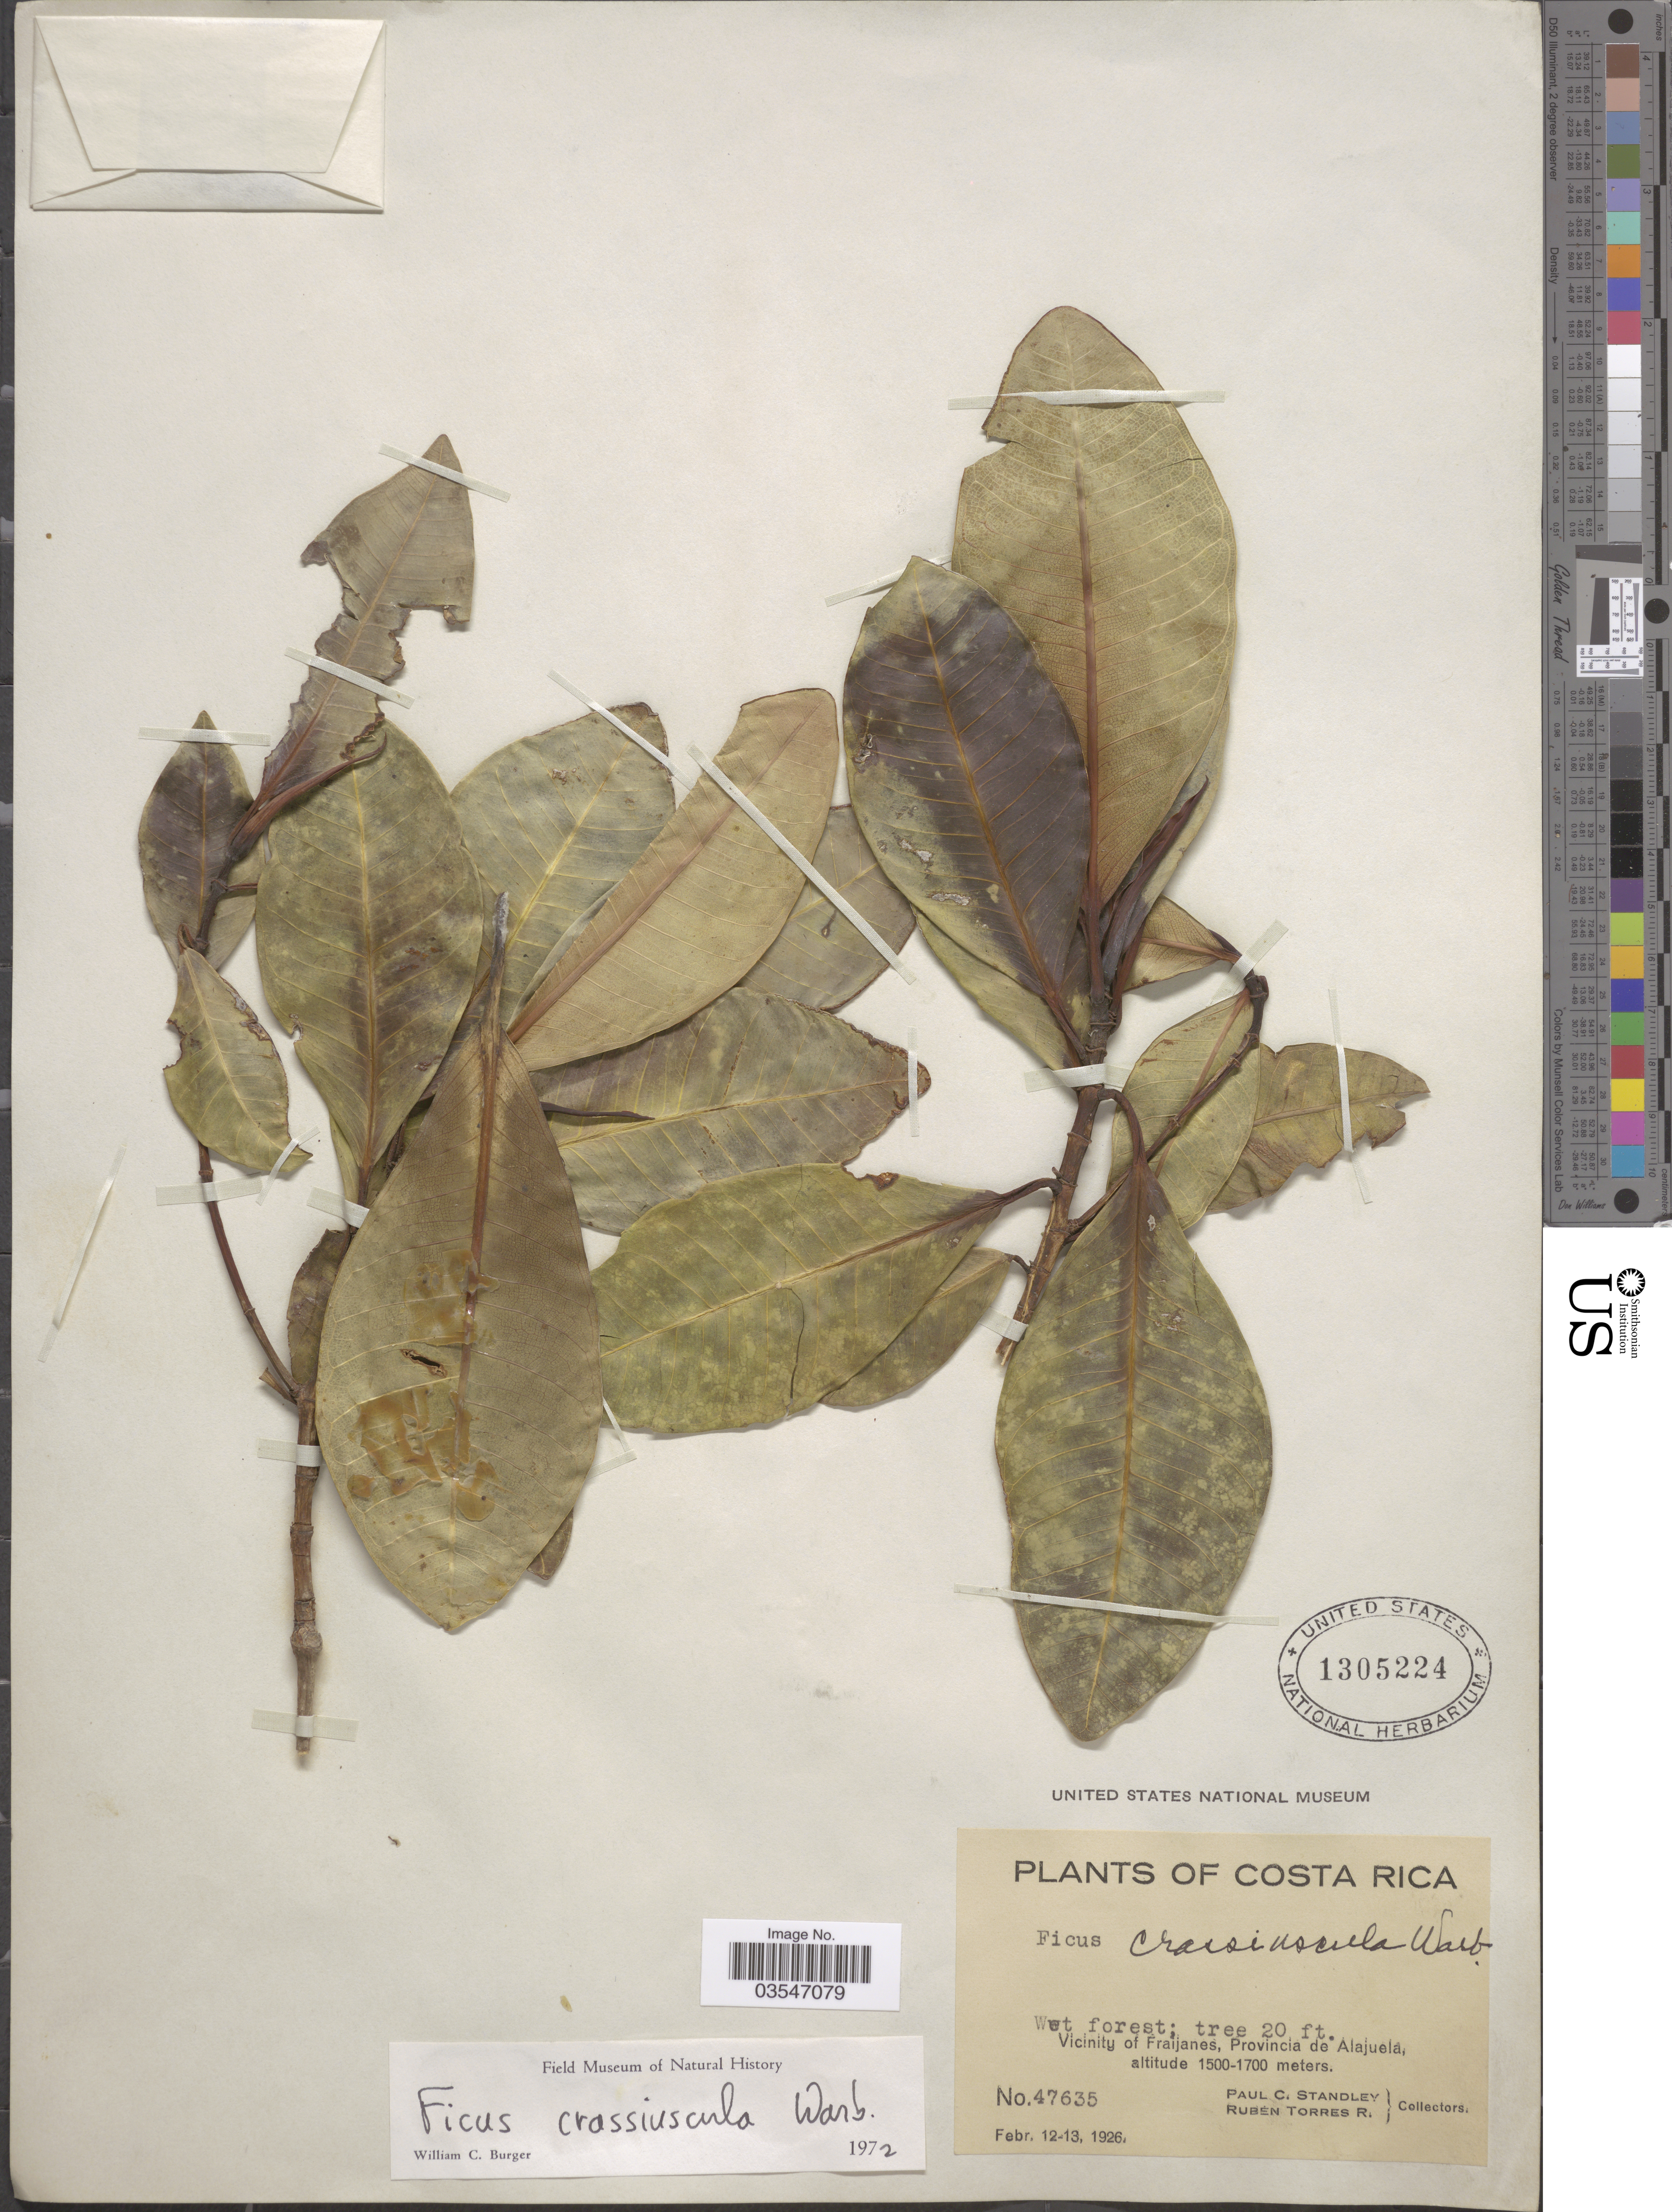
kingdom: Plantae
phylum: Tracheophyta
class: Magnoliopsida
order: Rosales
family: Moraceae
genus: Ficus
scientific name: Ficus crassiuscula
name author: Warb. ex Standl.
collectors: P. C. Standley & R. Torres Rojas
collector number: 47635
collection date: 1926-02-12/1926-02-13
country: Costa Rica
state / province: Alajuela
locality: Vicinity of Fraijanes.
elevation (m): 1500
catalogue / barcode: US 1305224